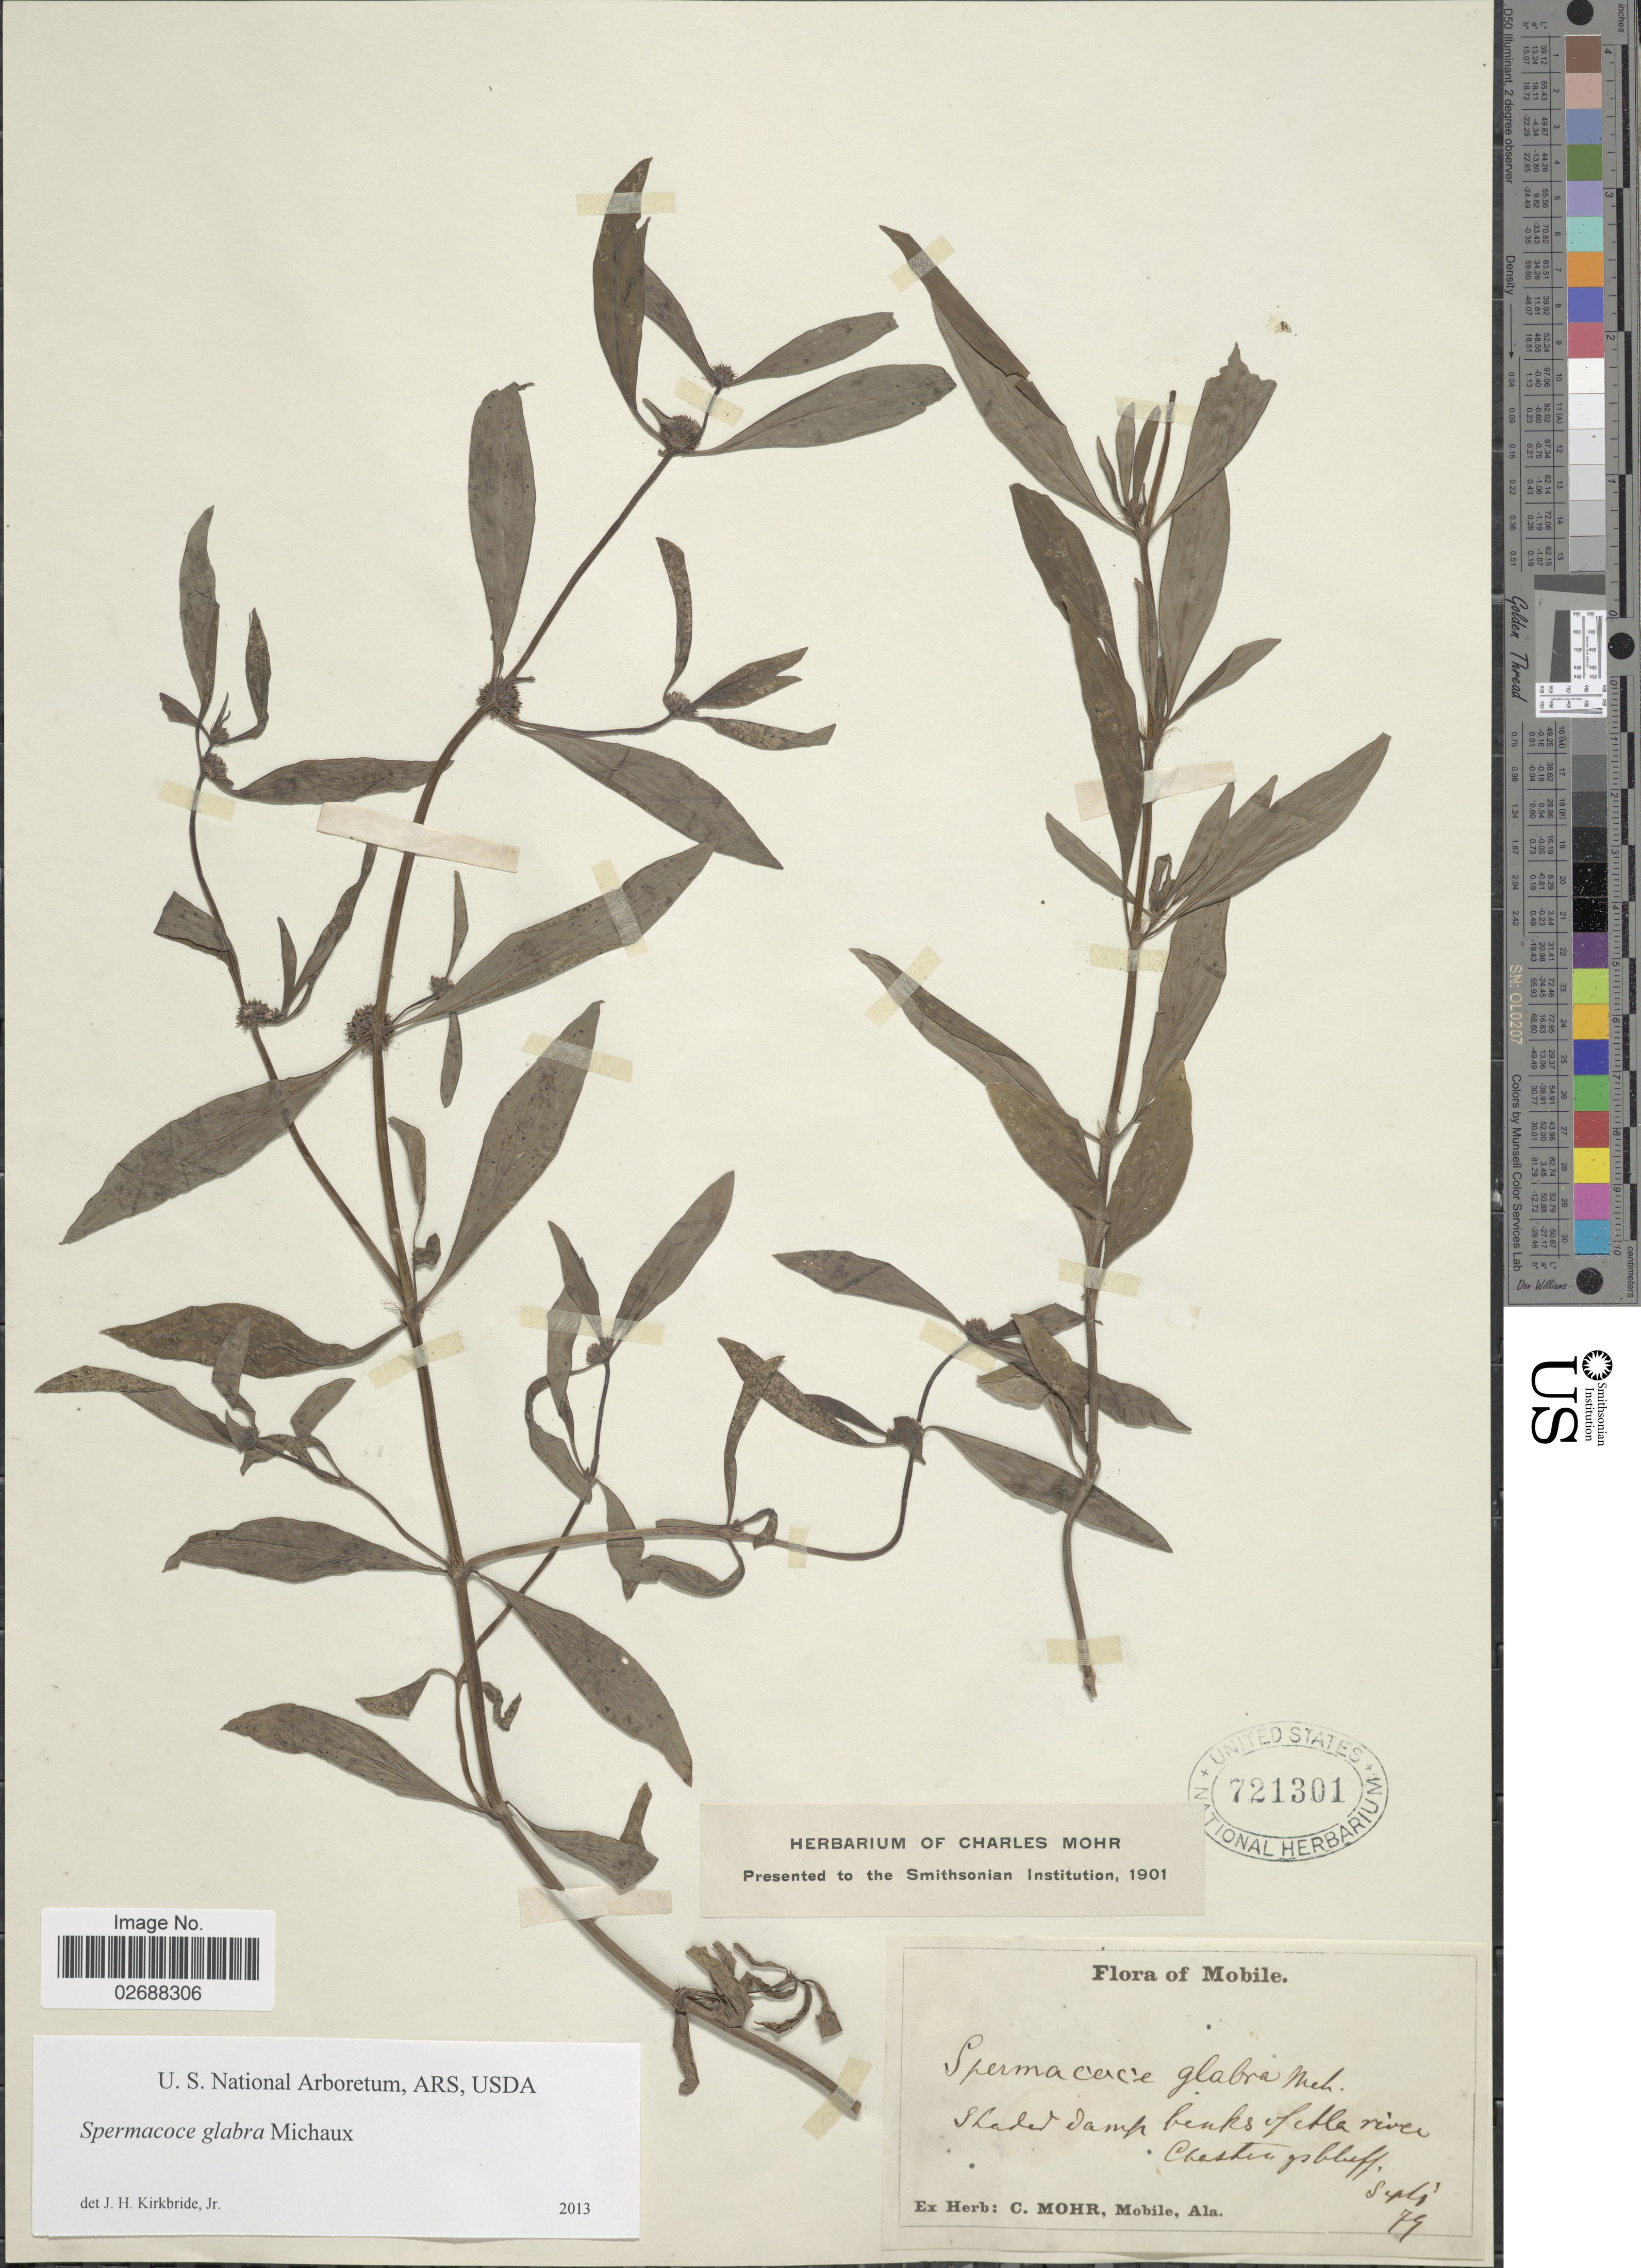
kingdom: Plantae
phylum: Tracheophyta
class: Magnoliopsida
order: Gentianales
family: Rubiaceae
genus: Spermacoce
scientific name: Spermacoce glabra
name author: Michx.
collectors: ex herb. Charles Mohr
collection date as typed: Transcribed d/m/y: /7/79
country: United States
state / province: Alabama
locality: Mobile. banks of the Ala river. Chastang bluff.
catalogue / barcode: US 721301